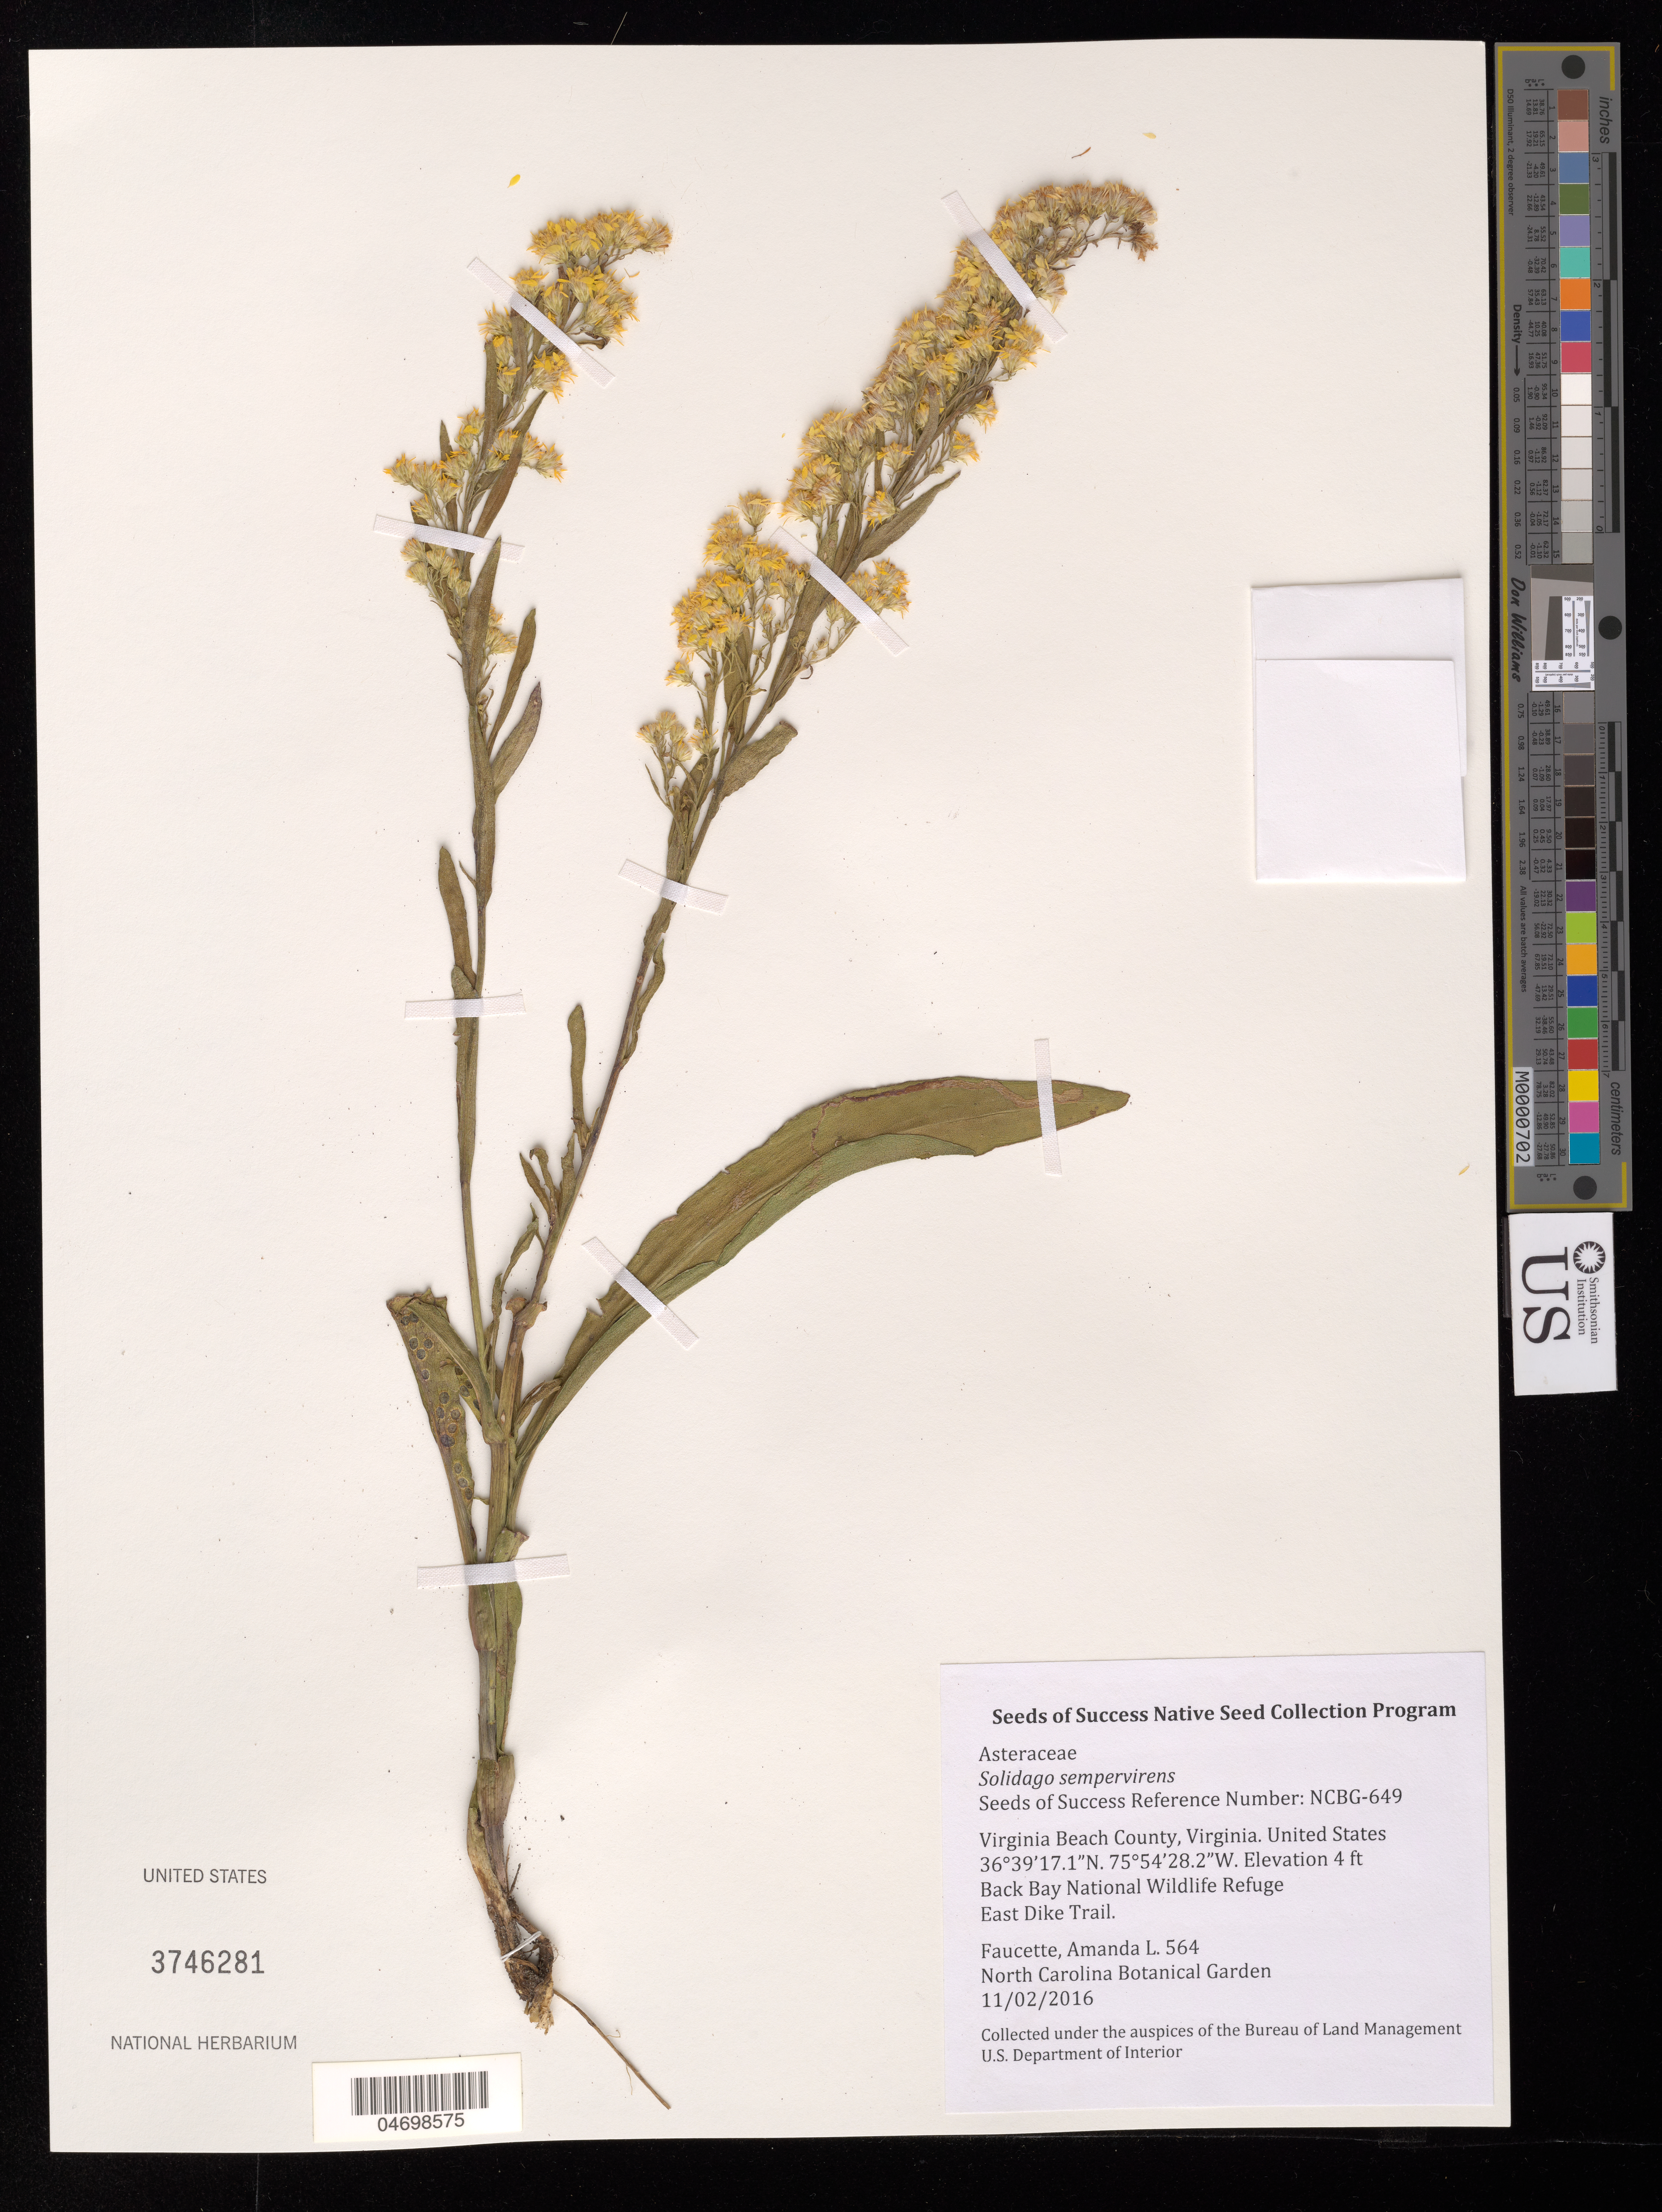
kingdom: Plantae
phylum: Tracheophyta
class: Magnoliopsida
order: Asterales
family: Asteraceae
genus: Solidago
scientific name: Solidago sempervirens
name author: L.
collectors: A. Faucette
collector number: NCBG-649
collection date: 2016-11-02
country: United States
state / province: Virginia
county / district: City of Virginia Beach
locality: Back Bay National Wildlife Refuge, C Pool and C Pool Storage.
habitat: Meadow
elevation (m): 1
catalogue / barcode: US 3746281